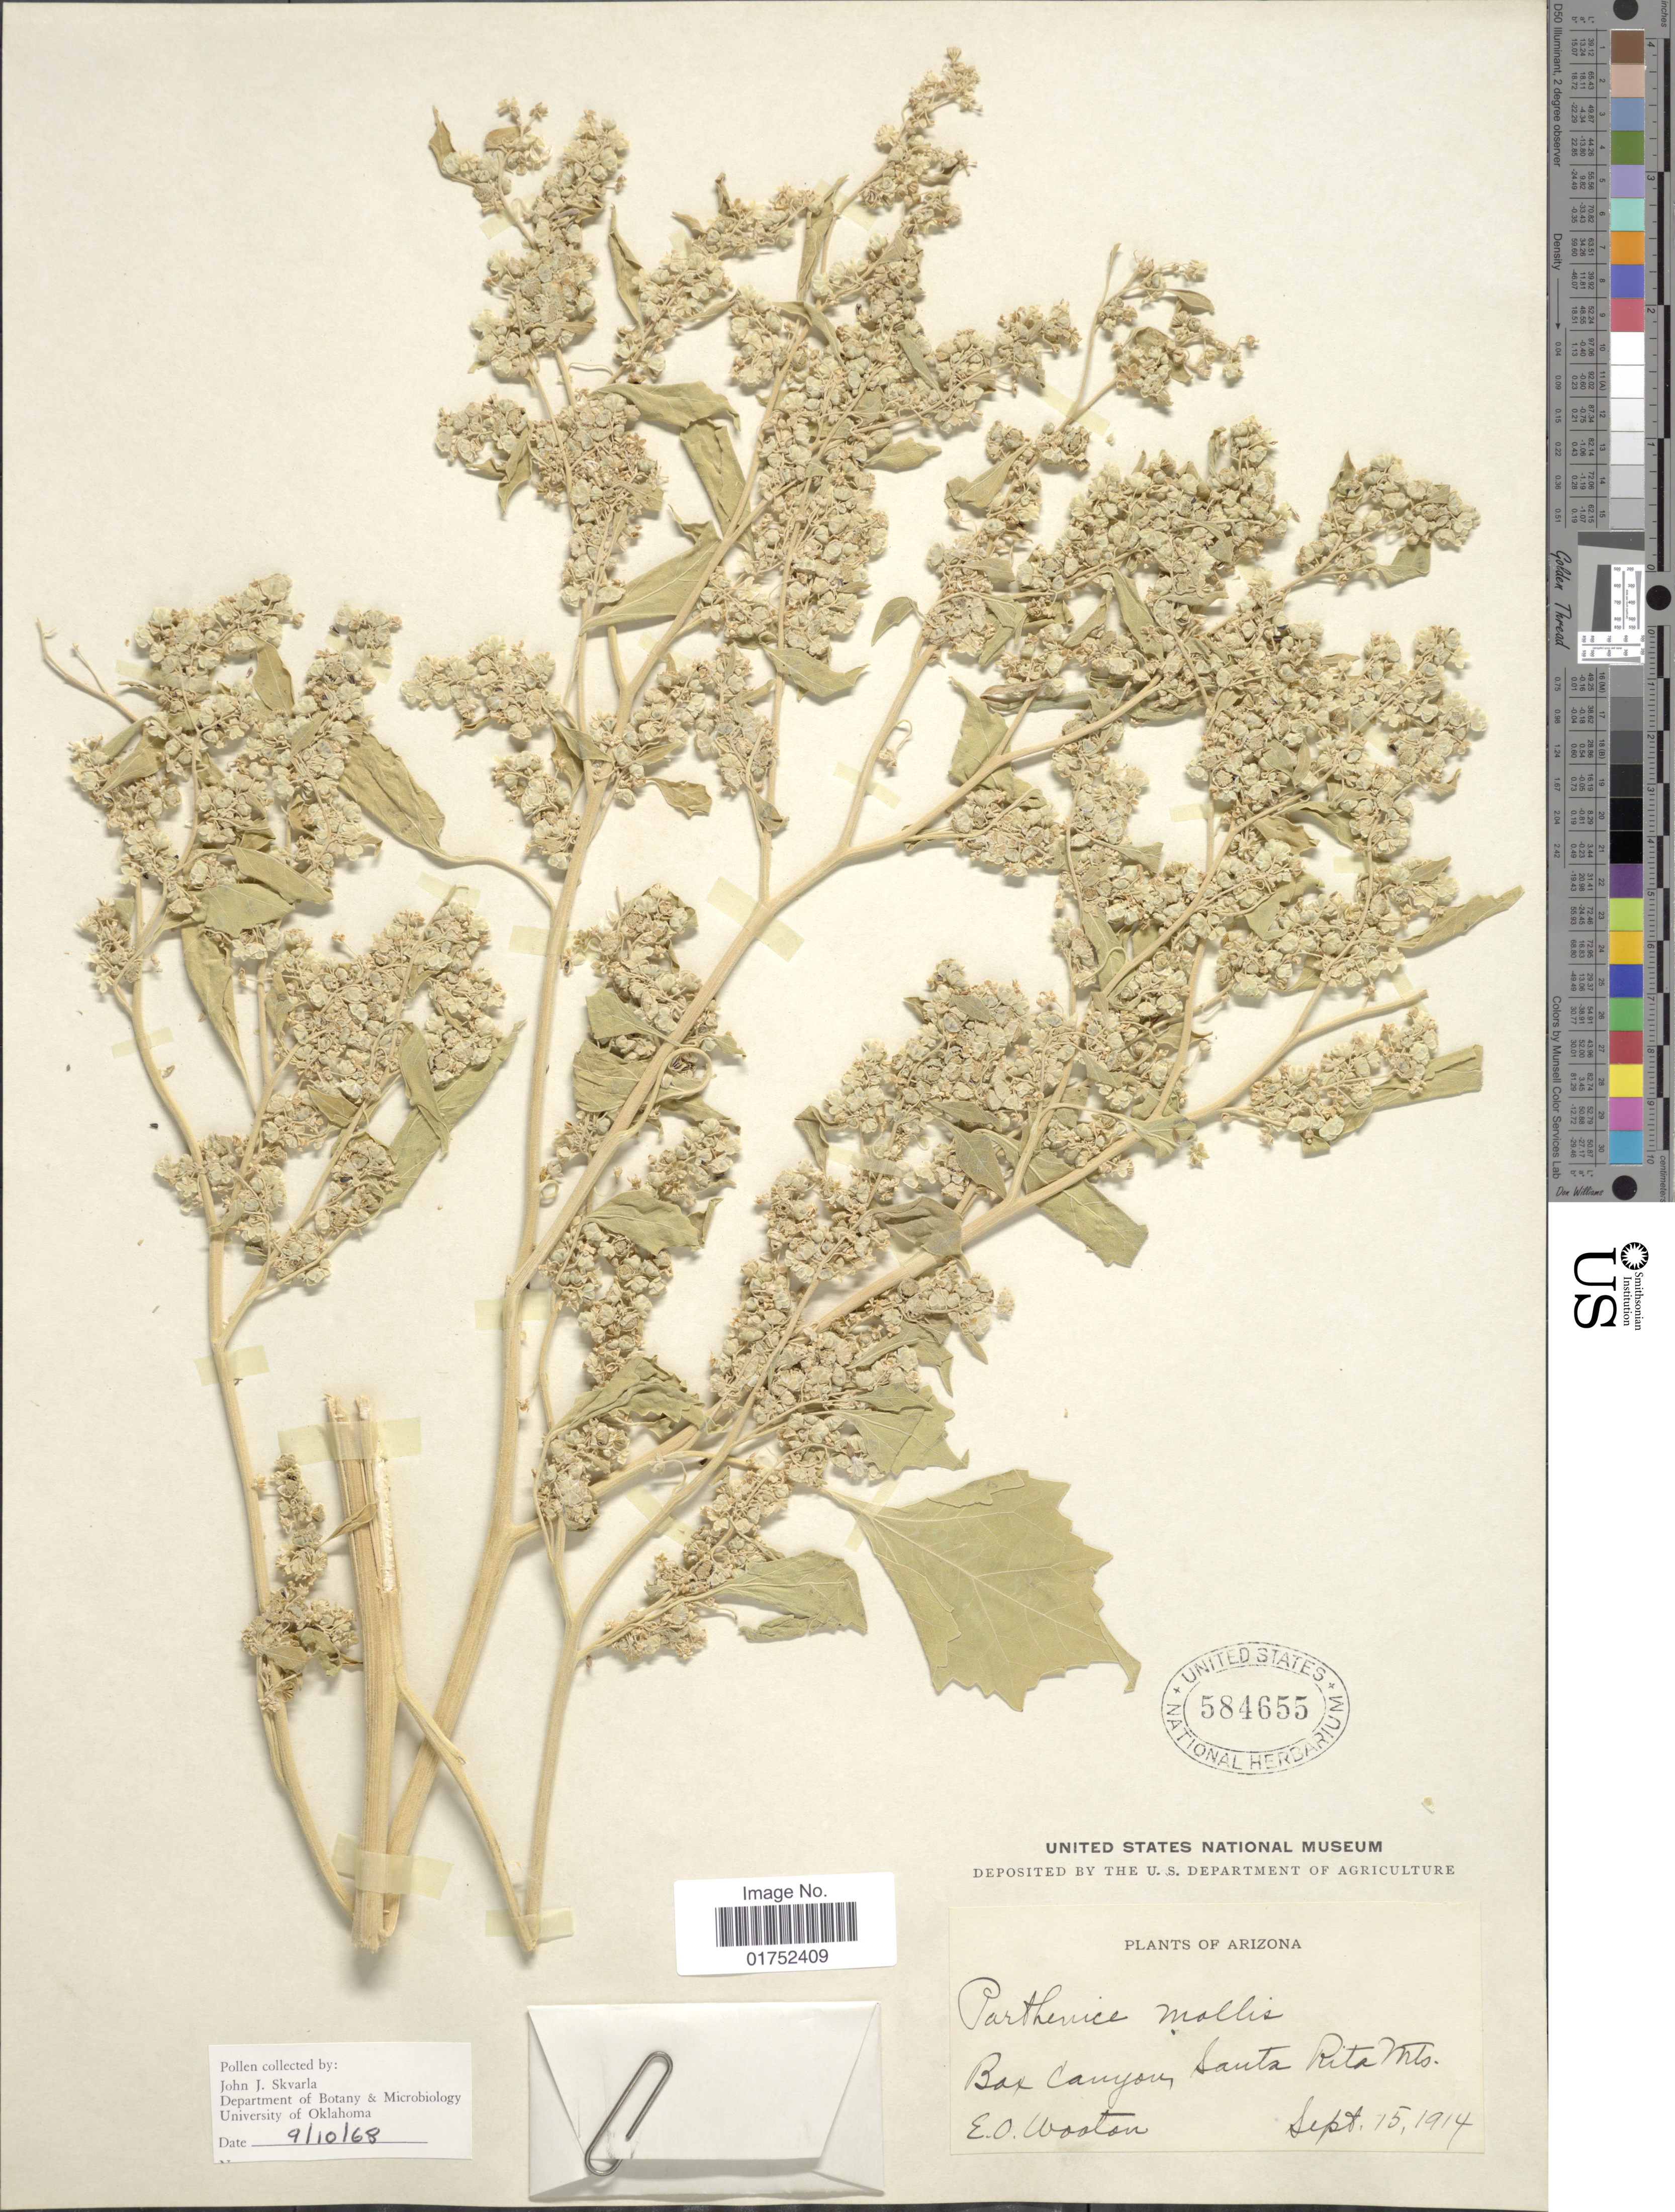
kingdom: Plantae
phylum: Tracheophyta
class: Magnoliopsida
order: Asterales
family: Asteraceae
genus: Parthenice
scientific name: Parthenice mollis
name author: A. Gray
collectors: E. O. Wooton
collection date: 1914-09-15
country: United States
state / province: Arizona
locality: Box Canyon, Santa Rita Mts.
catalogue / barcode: US 584655